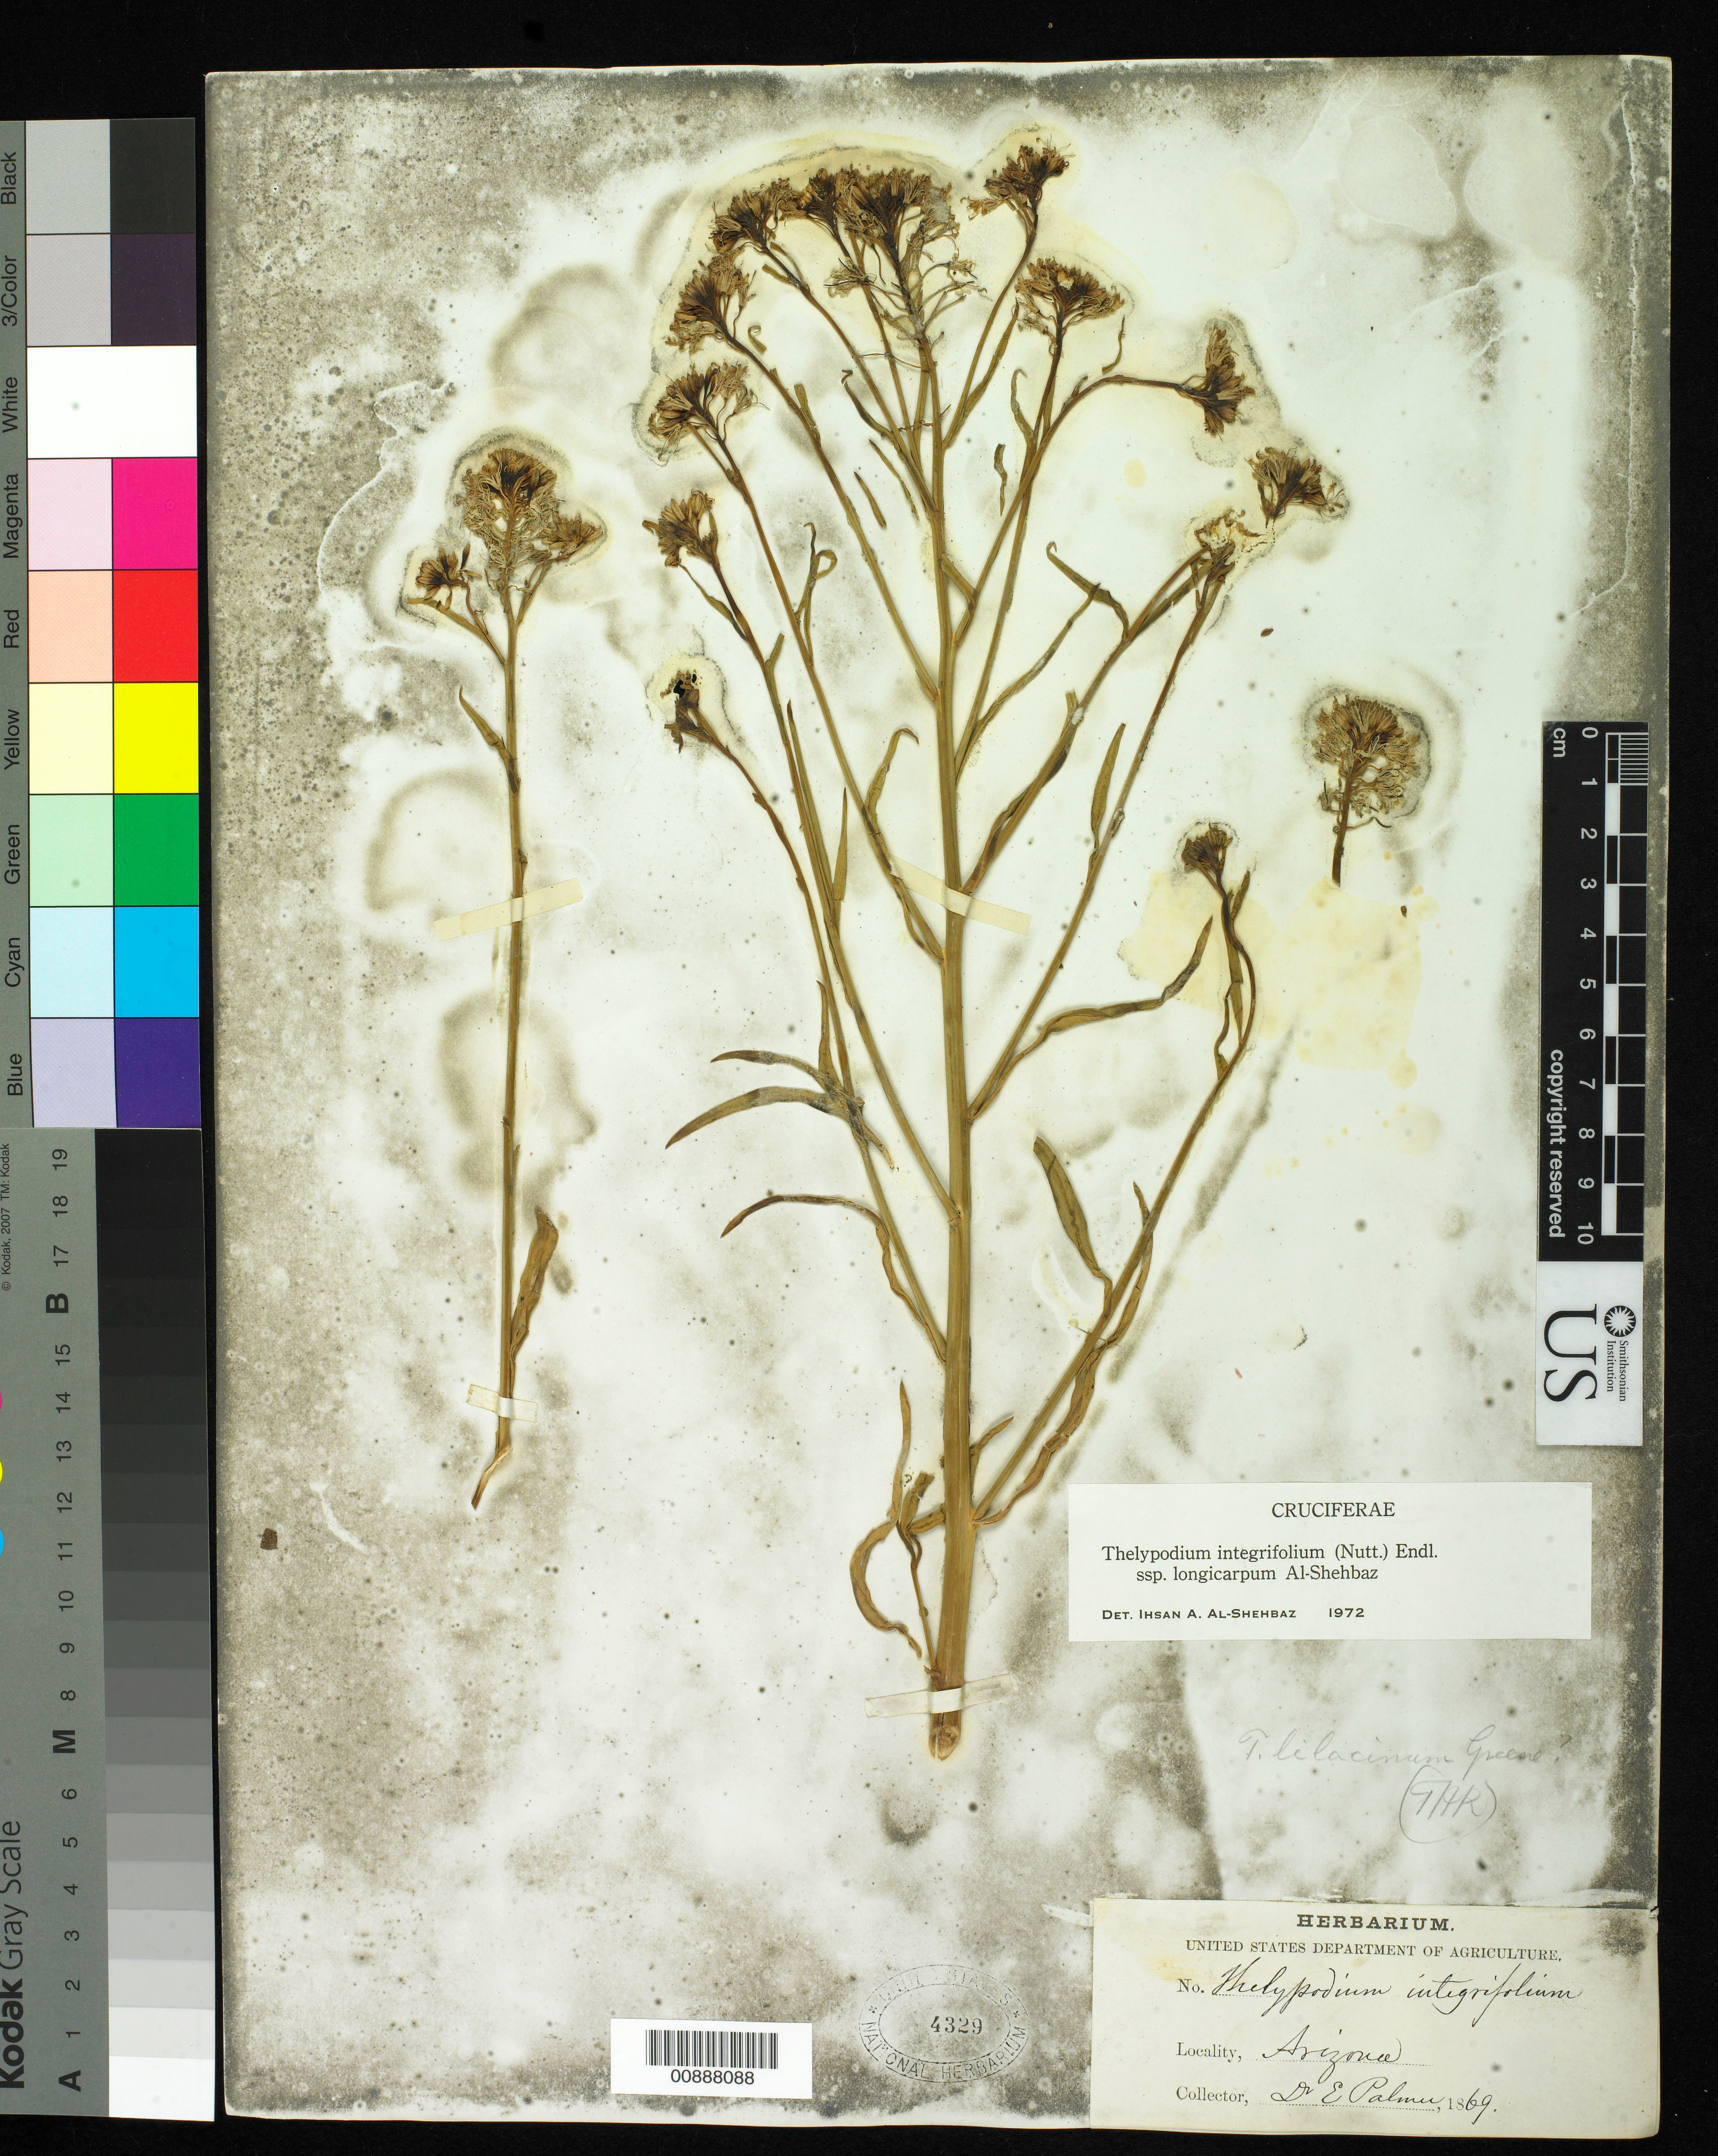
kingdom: Plantae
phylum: Tracheophyta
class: Magnoliopsida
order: Brassicales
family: Brassicaceae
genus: Thelypodium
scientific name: Thelypodium integrifolium subsp. longicarpum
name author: Al-Shehbaz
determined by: Al-Shehbaz, I. A., (MO), Missouri Botanical Garden (UNITED STATES)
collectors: E. Palmer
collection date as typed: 1869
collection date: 1869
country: United States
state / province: Arizona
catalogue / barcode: US 4329